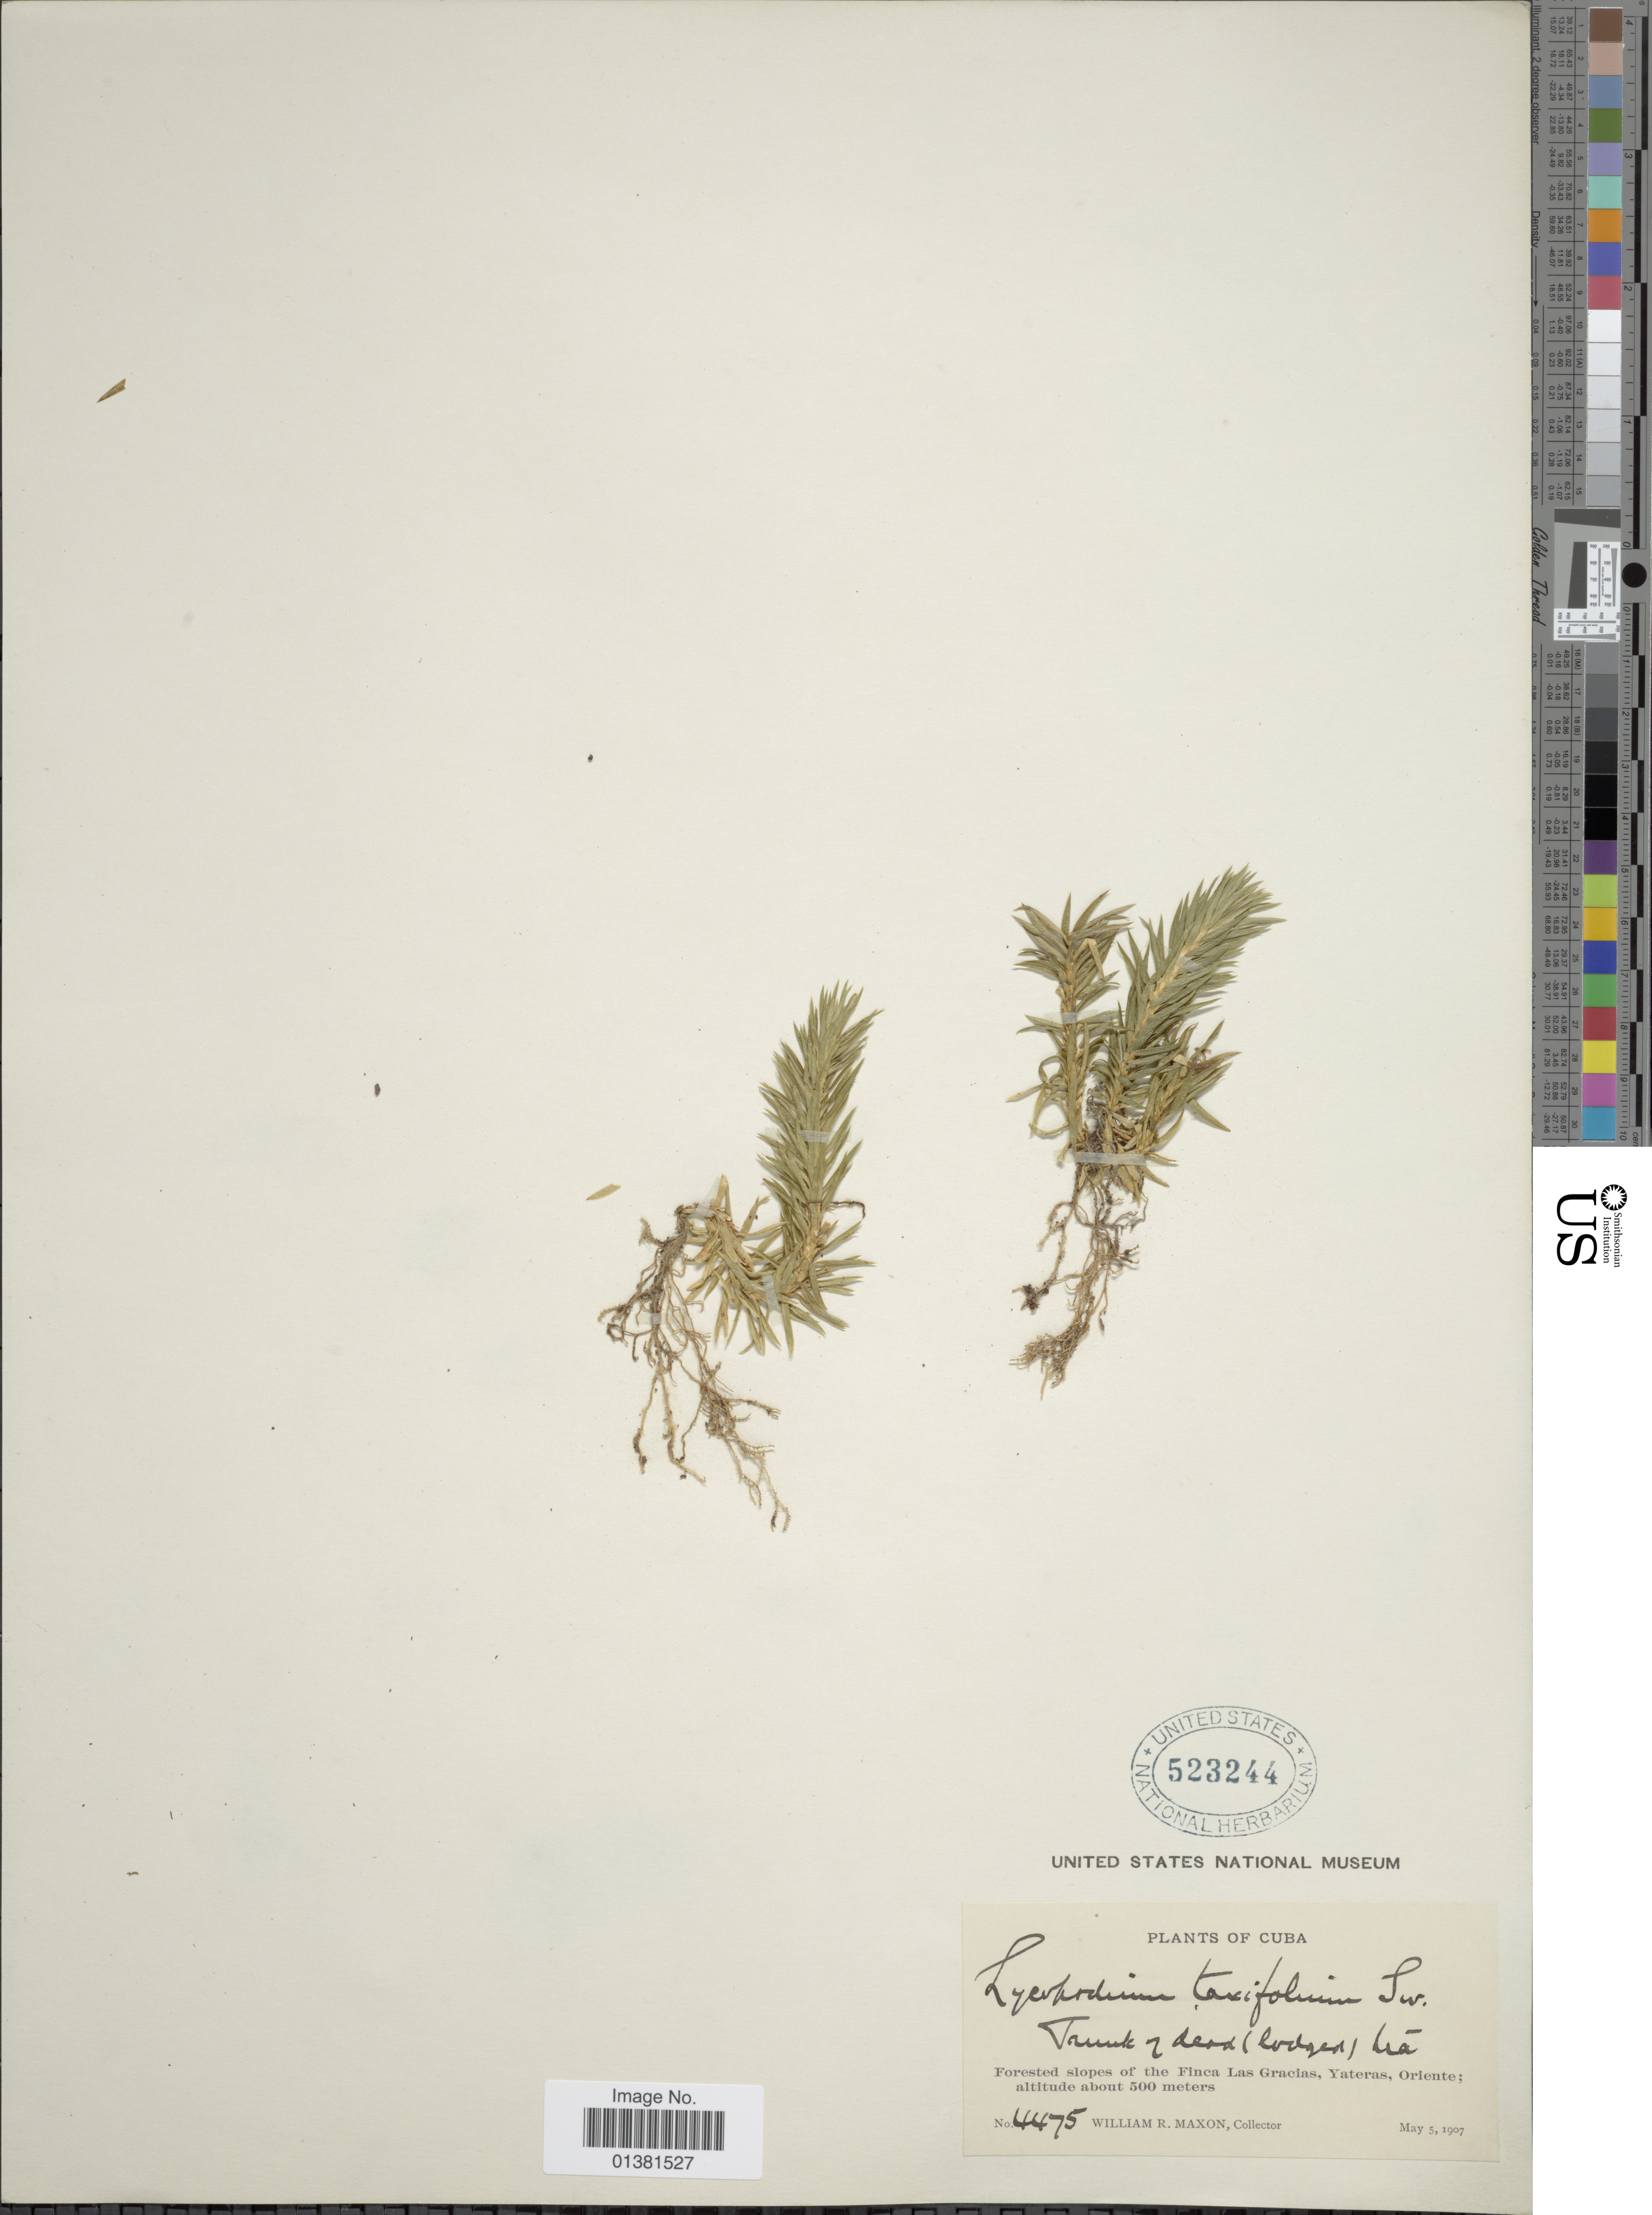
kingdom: Plantae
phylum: Tracheophyta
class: Lycopodiopsida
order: Lycopodiales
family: Lycopodiaceae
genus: Phlegmariurus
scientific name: Phlegmariurus taxifolius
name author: (Sw.) Á. Löve & D. Löve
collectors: W. R. Maxon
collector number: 4475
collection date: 1907-05-05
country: Cuba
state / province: Oriente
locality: Forested slopes of the Finca Las Gracias, Yateras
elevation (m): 500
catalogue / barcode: US 523244